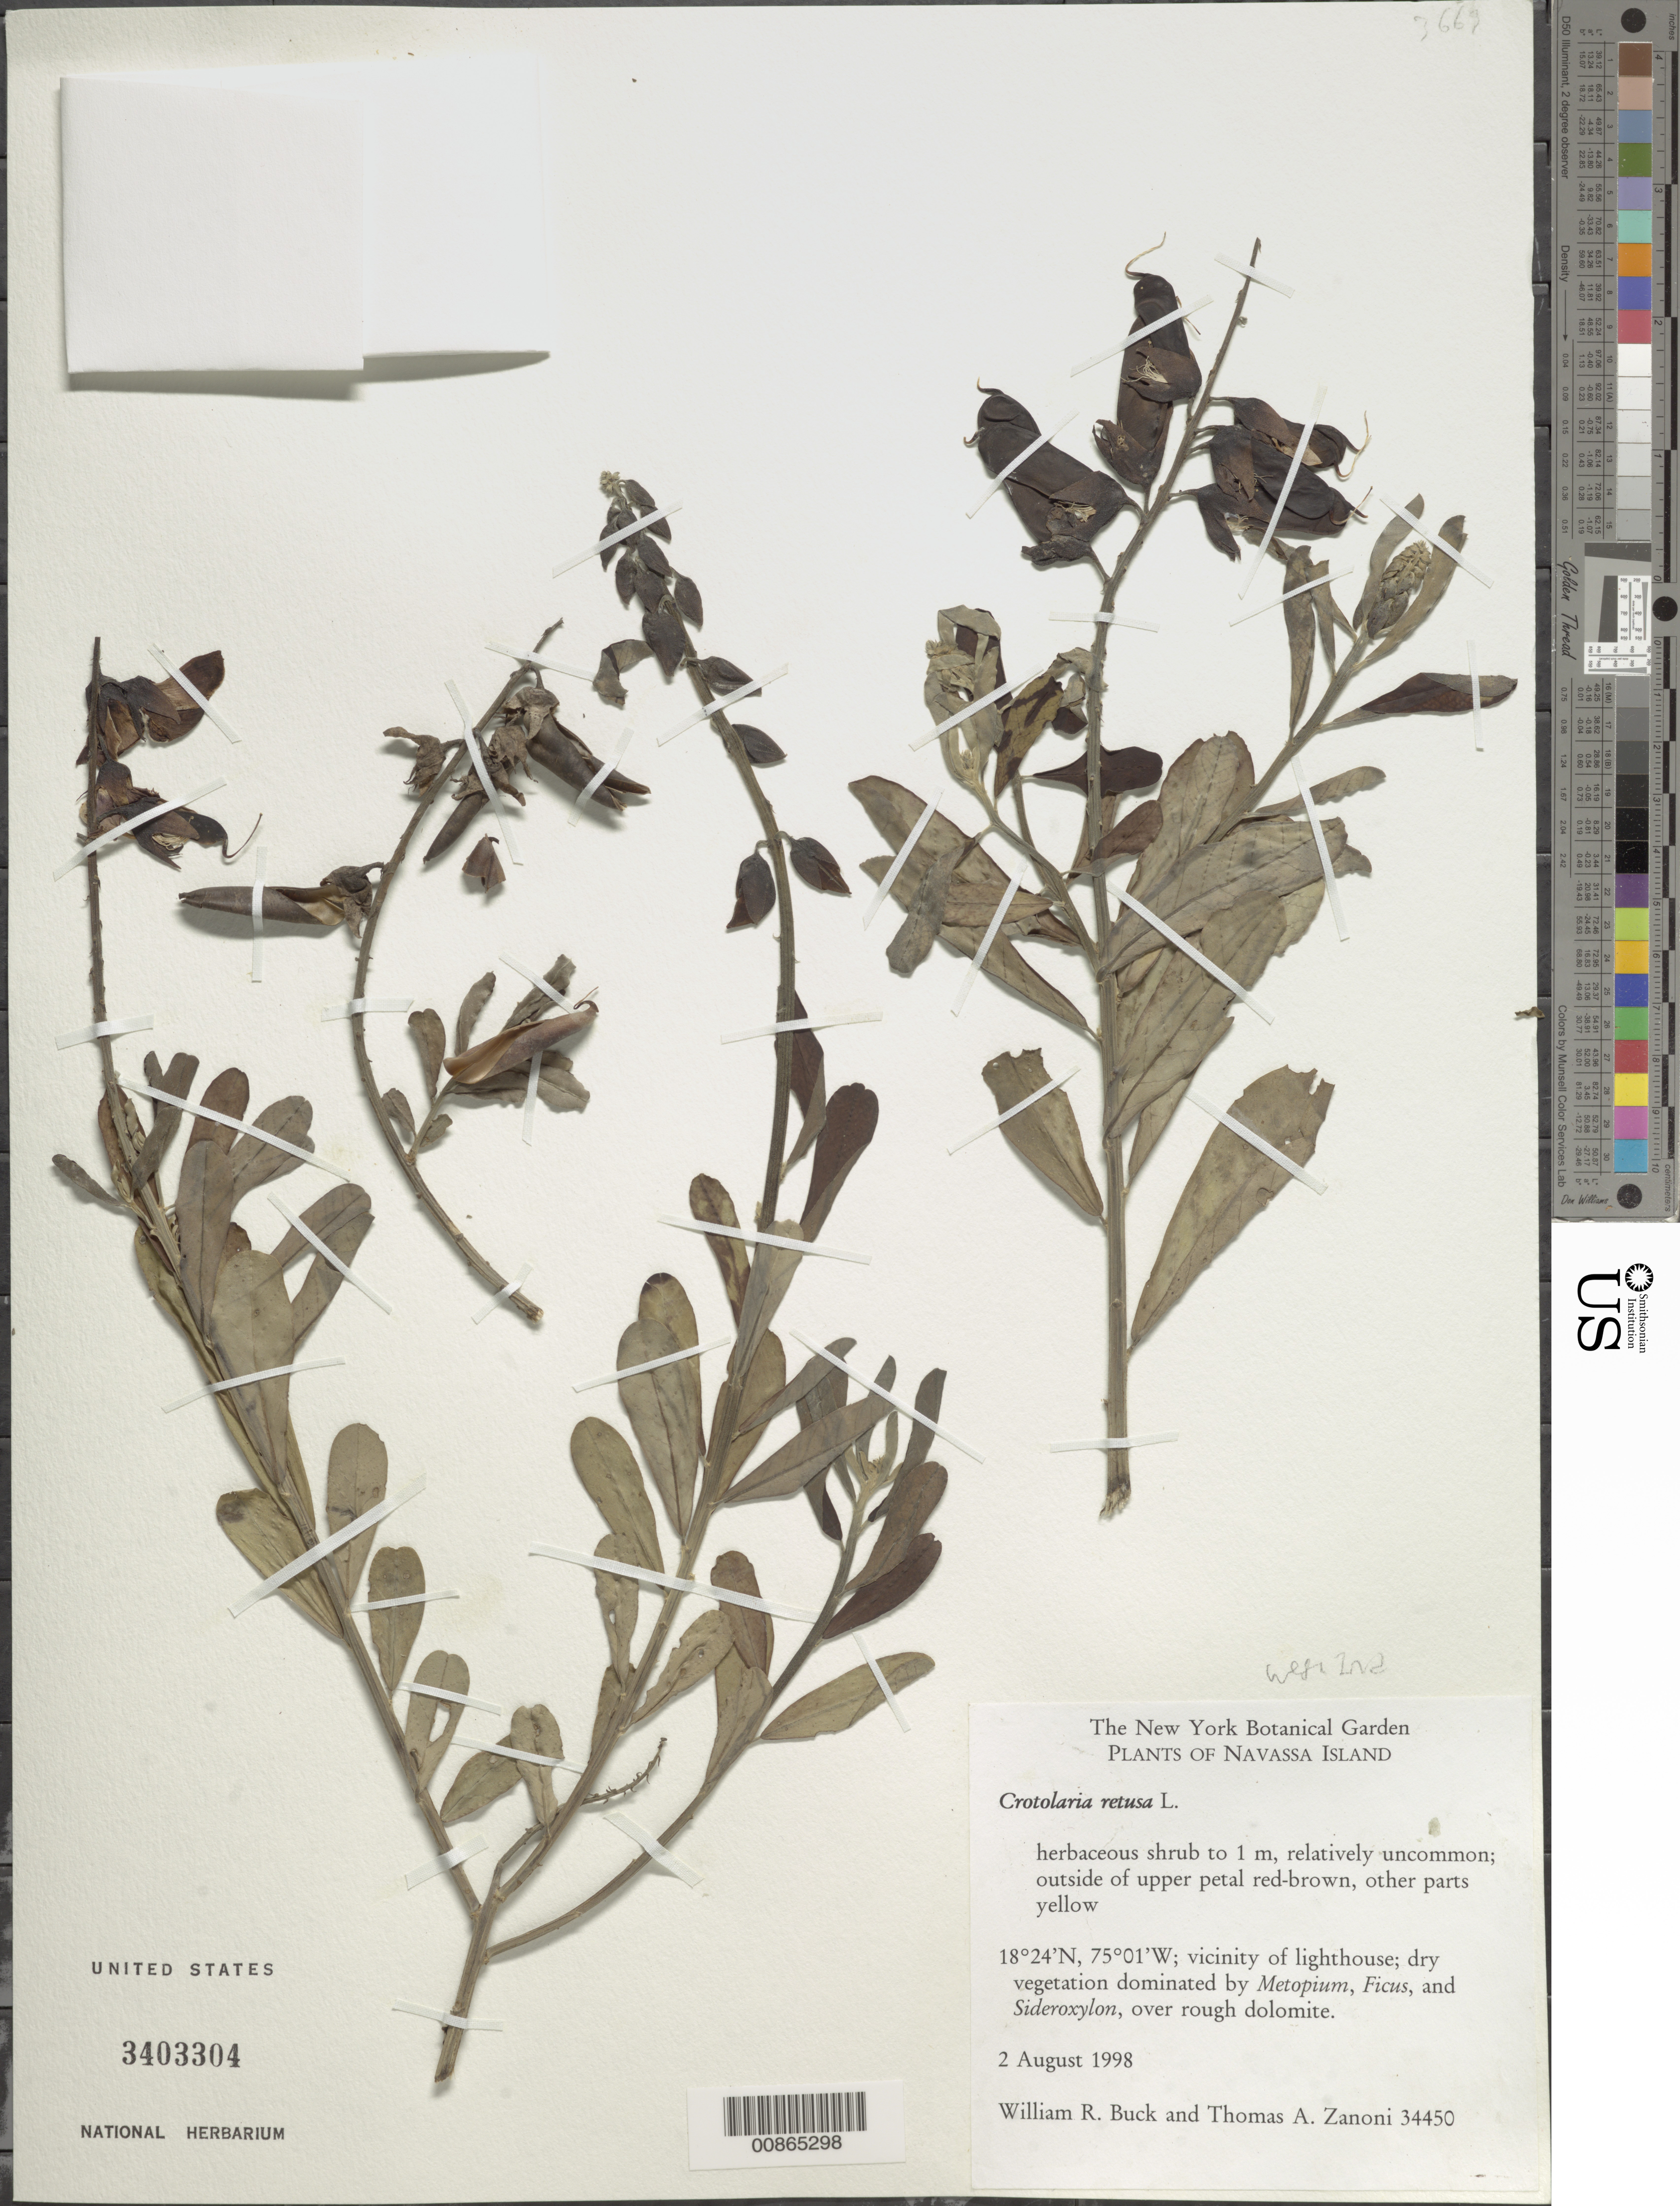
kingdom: Plantae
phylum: Tracheophyta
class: Magnoliopsida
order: Fabales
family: Fabaceae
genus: Crotalaria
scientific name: Crotalaria retusa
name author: L.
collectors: W. R. Buck & T. A. Zanoni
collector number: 34450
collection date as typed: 02 Aug 1998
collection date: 1998-08-02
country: Navassa Island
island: Hispaniola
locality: Vicinity of the lighthouse.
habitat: Dry vegetation dominated by Metopium, Ficus and Sideroxylon, over rough dolomite.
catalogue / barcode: US 3403304